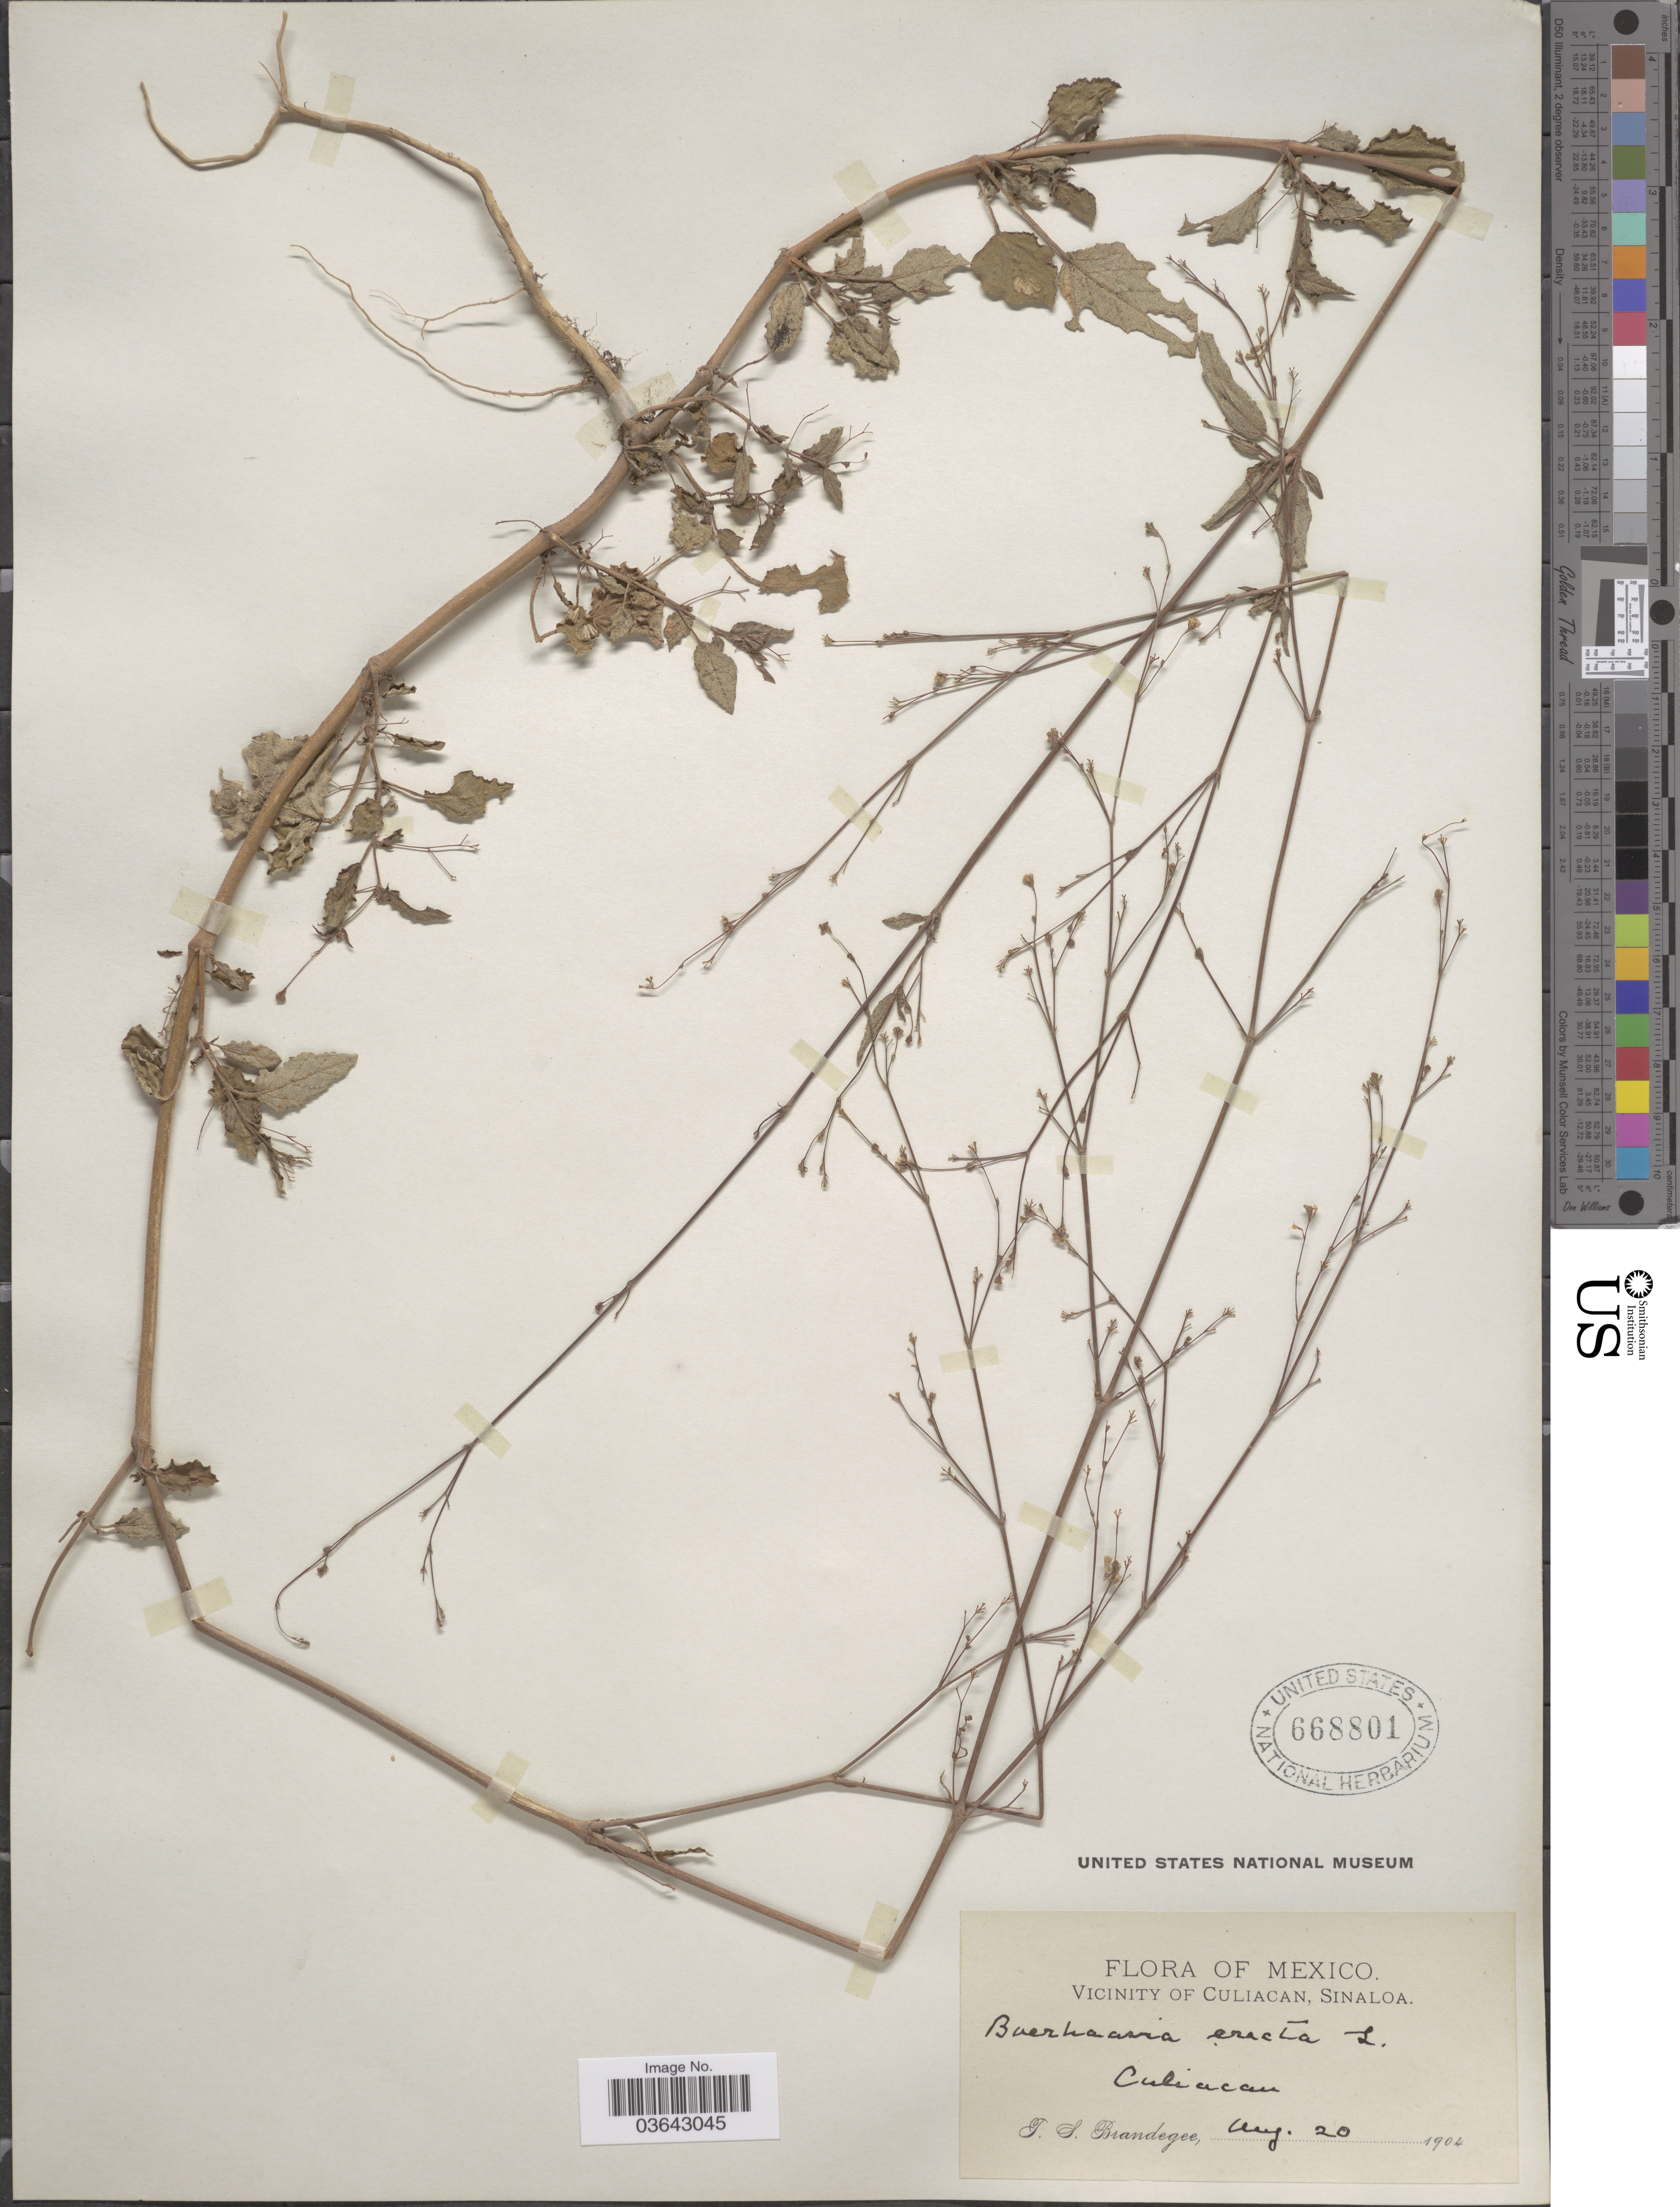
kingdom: Plantae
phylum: Tracheophyta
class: Magnoliopsida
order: Caryophyllales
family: Nyctaginaceae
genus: Boerhavia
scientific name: Boerhavia erecta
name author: L.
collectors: T. S. Brandegee (herbarium)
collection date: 1904-08-20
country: Mexico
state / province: Sinaloa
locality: Vicinity of Culiacan. Culiacan.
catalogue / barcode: US 668801